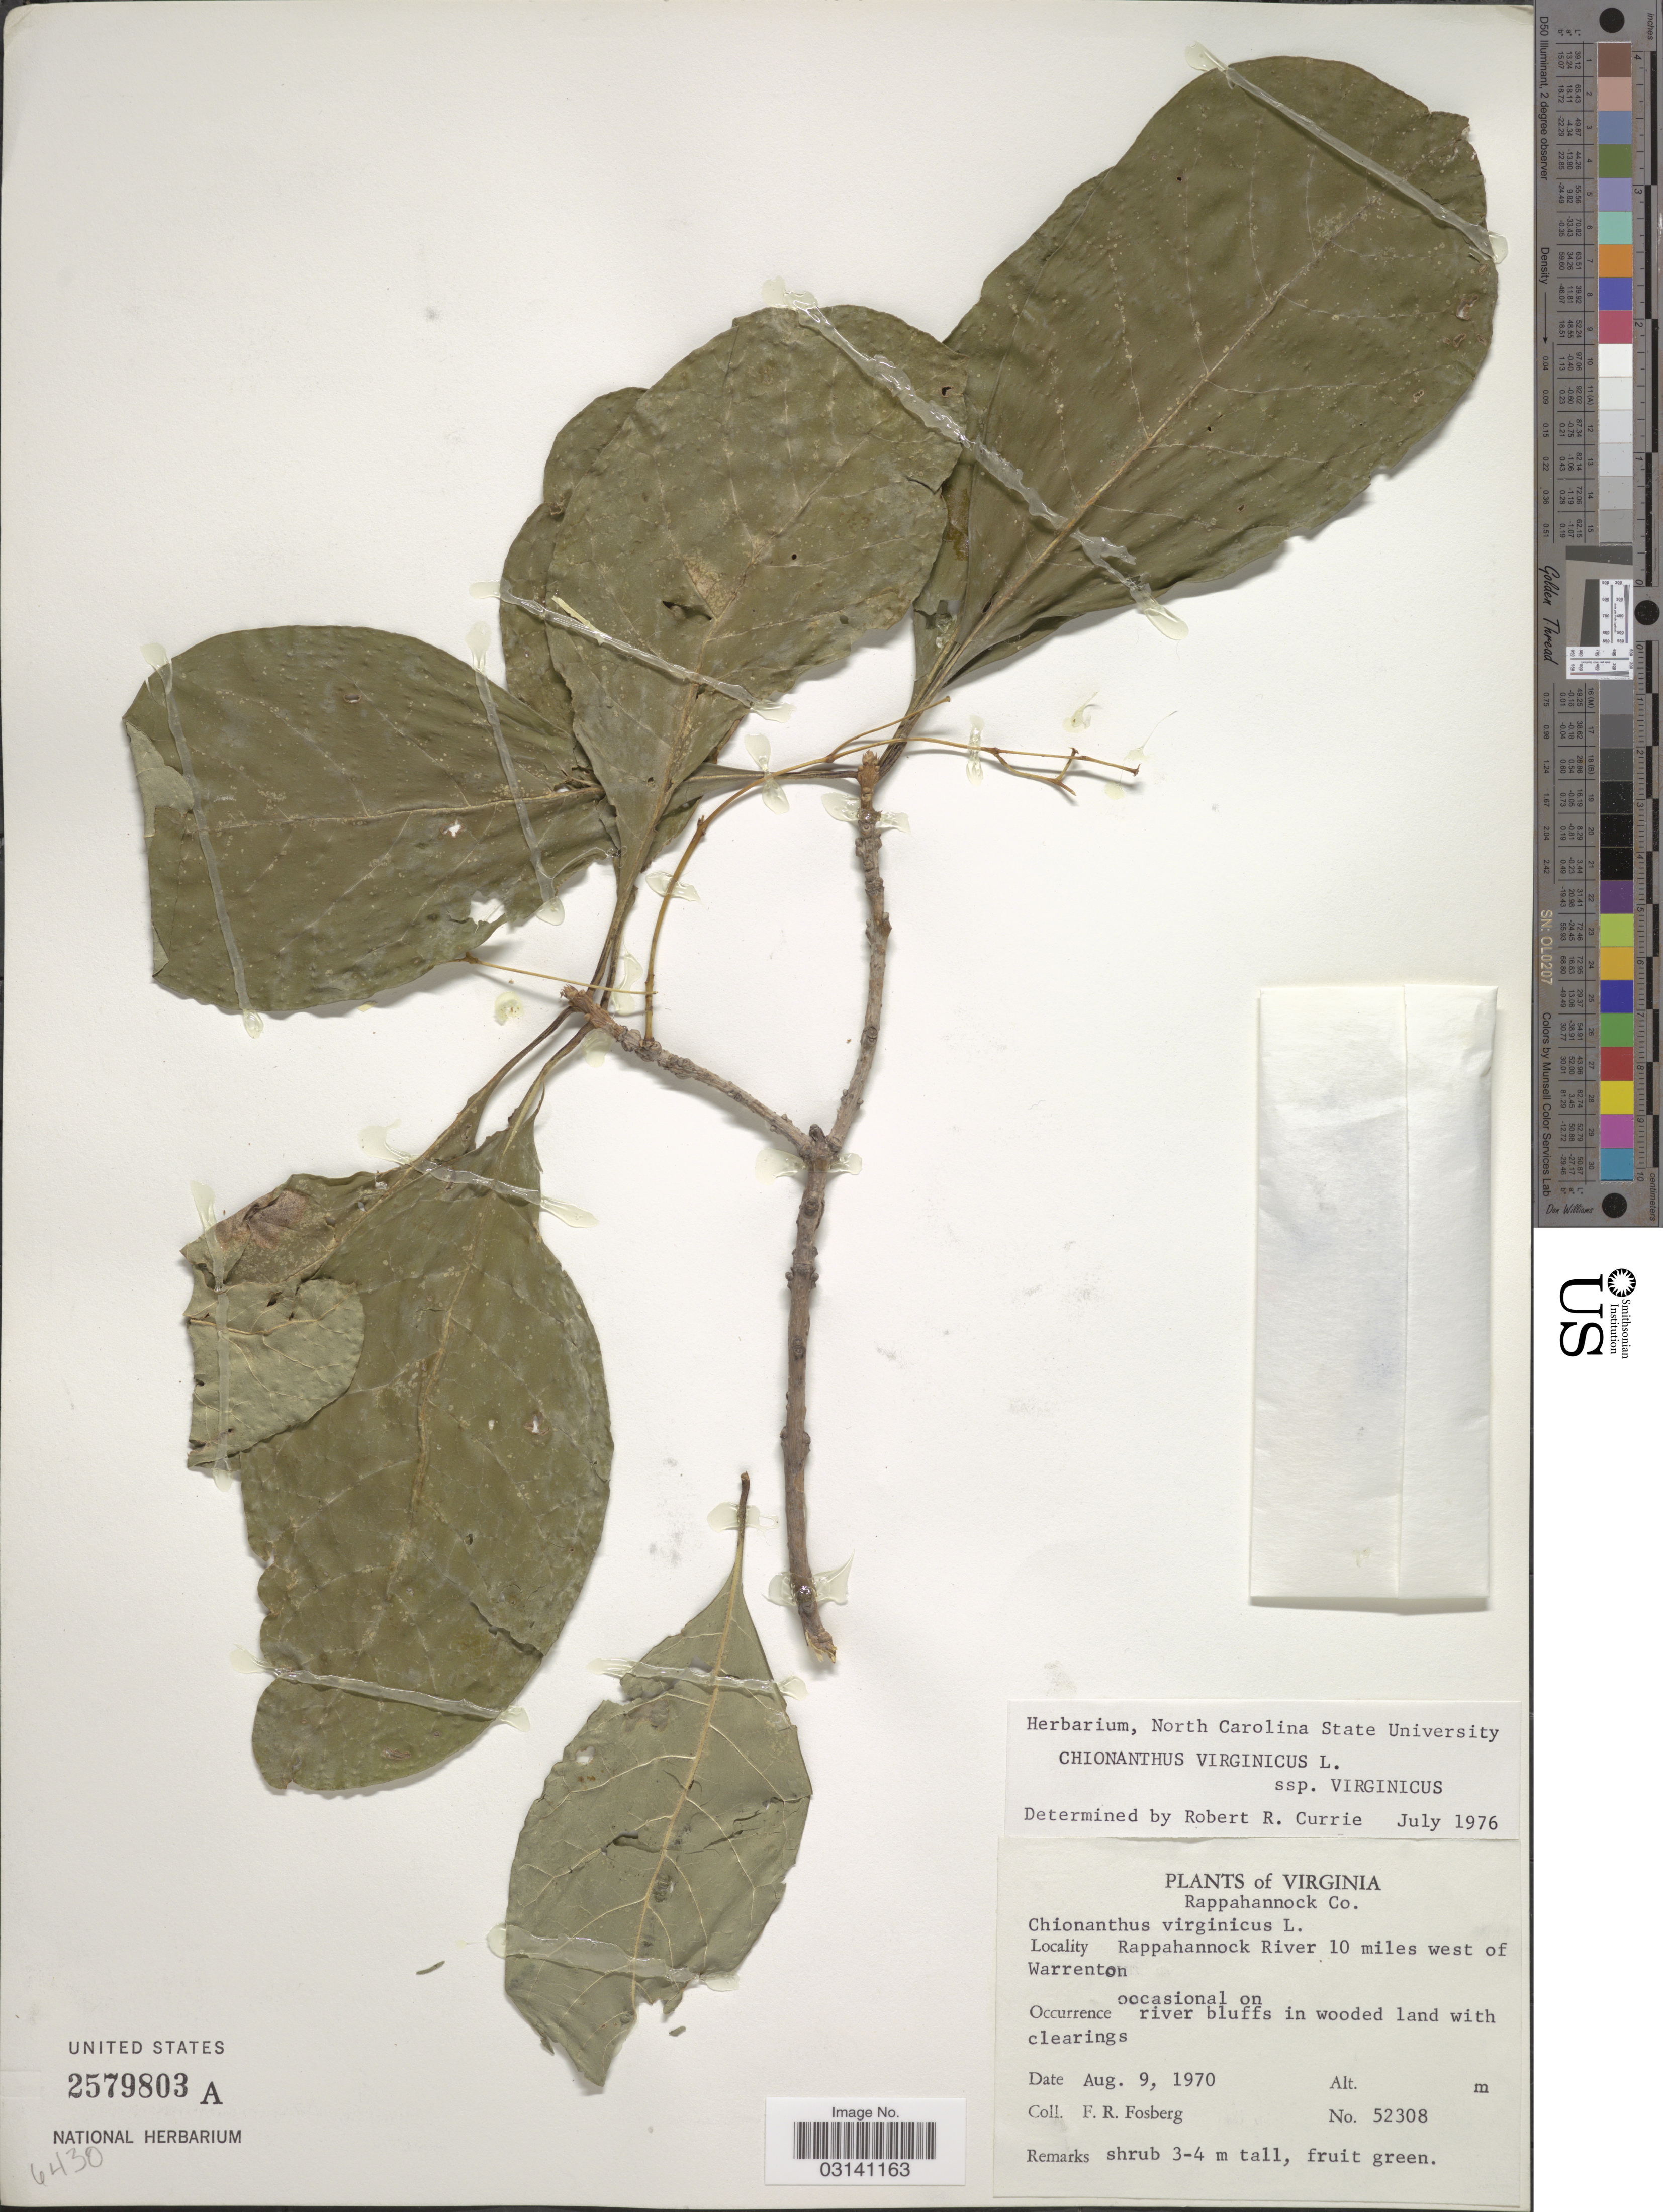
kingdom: Plantae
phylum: Tracheophyta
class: Magnoliopsida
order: Lamiales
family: Oleaceae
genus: Chionanthus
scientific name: Chionanthus virginicus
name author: L.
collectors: F. R. Fosberg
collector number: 52308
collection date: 1970-08-09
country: United States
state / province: Virginia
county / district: Rappahannock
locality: Rappahannock River 10 miles west of Warrenton.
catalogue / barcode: US 2579803A